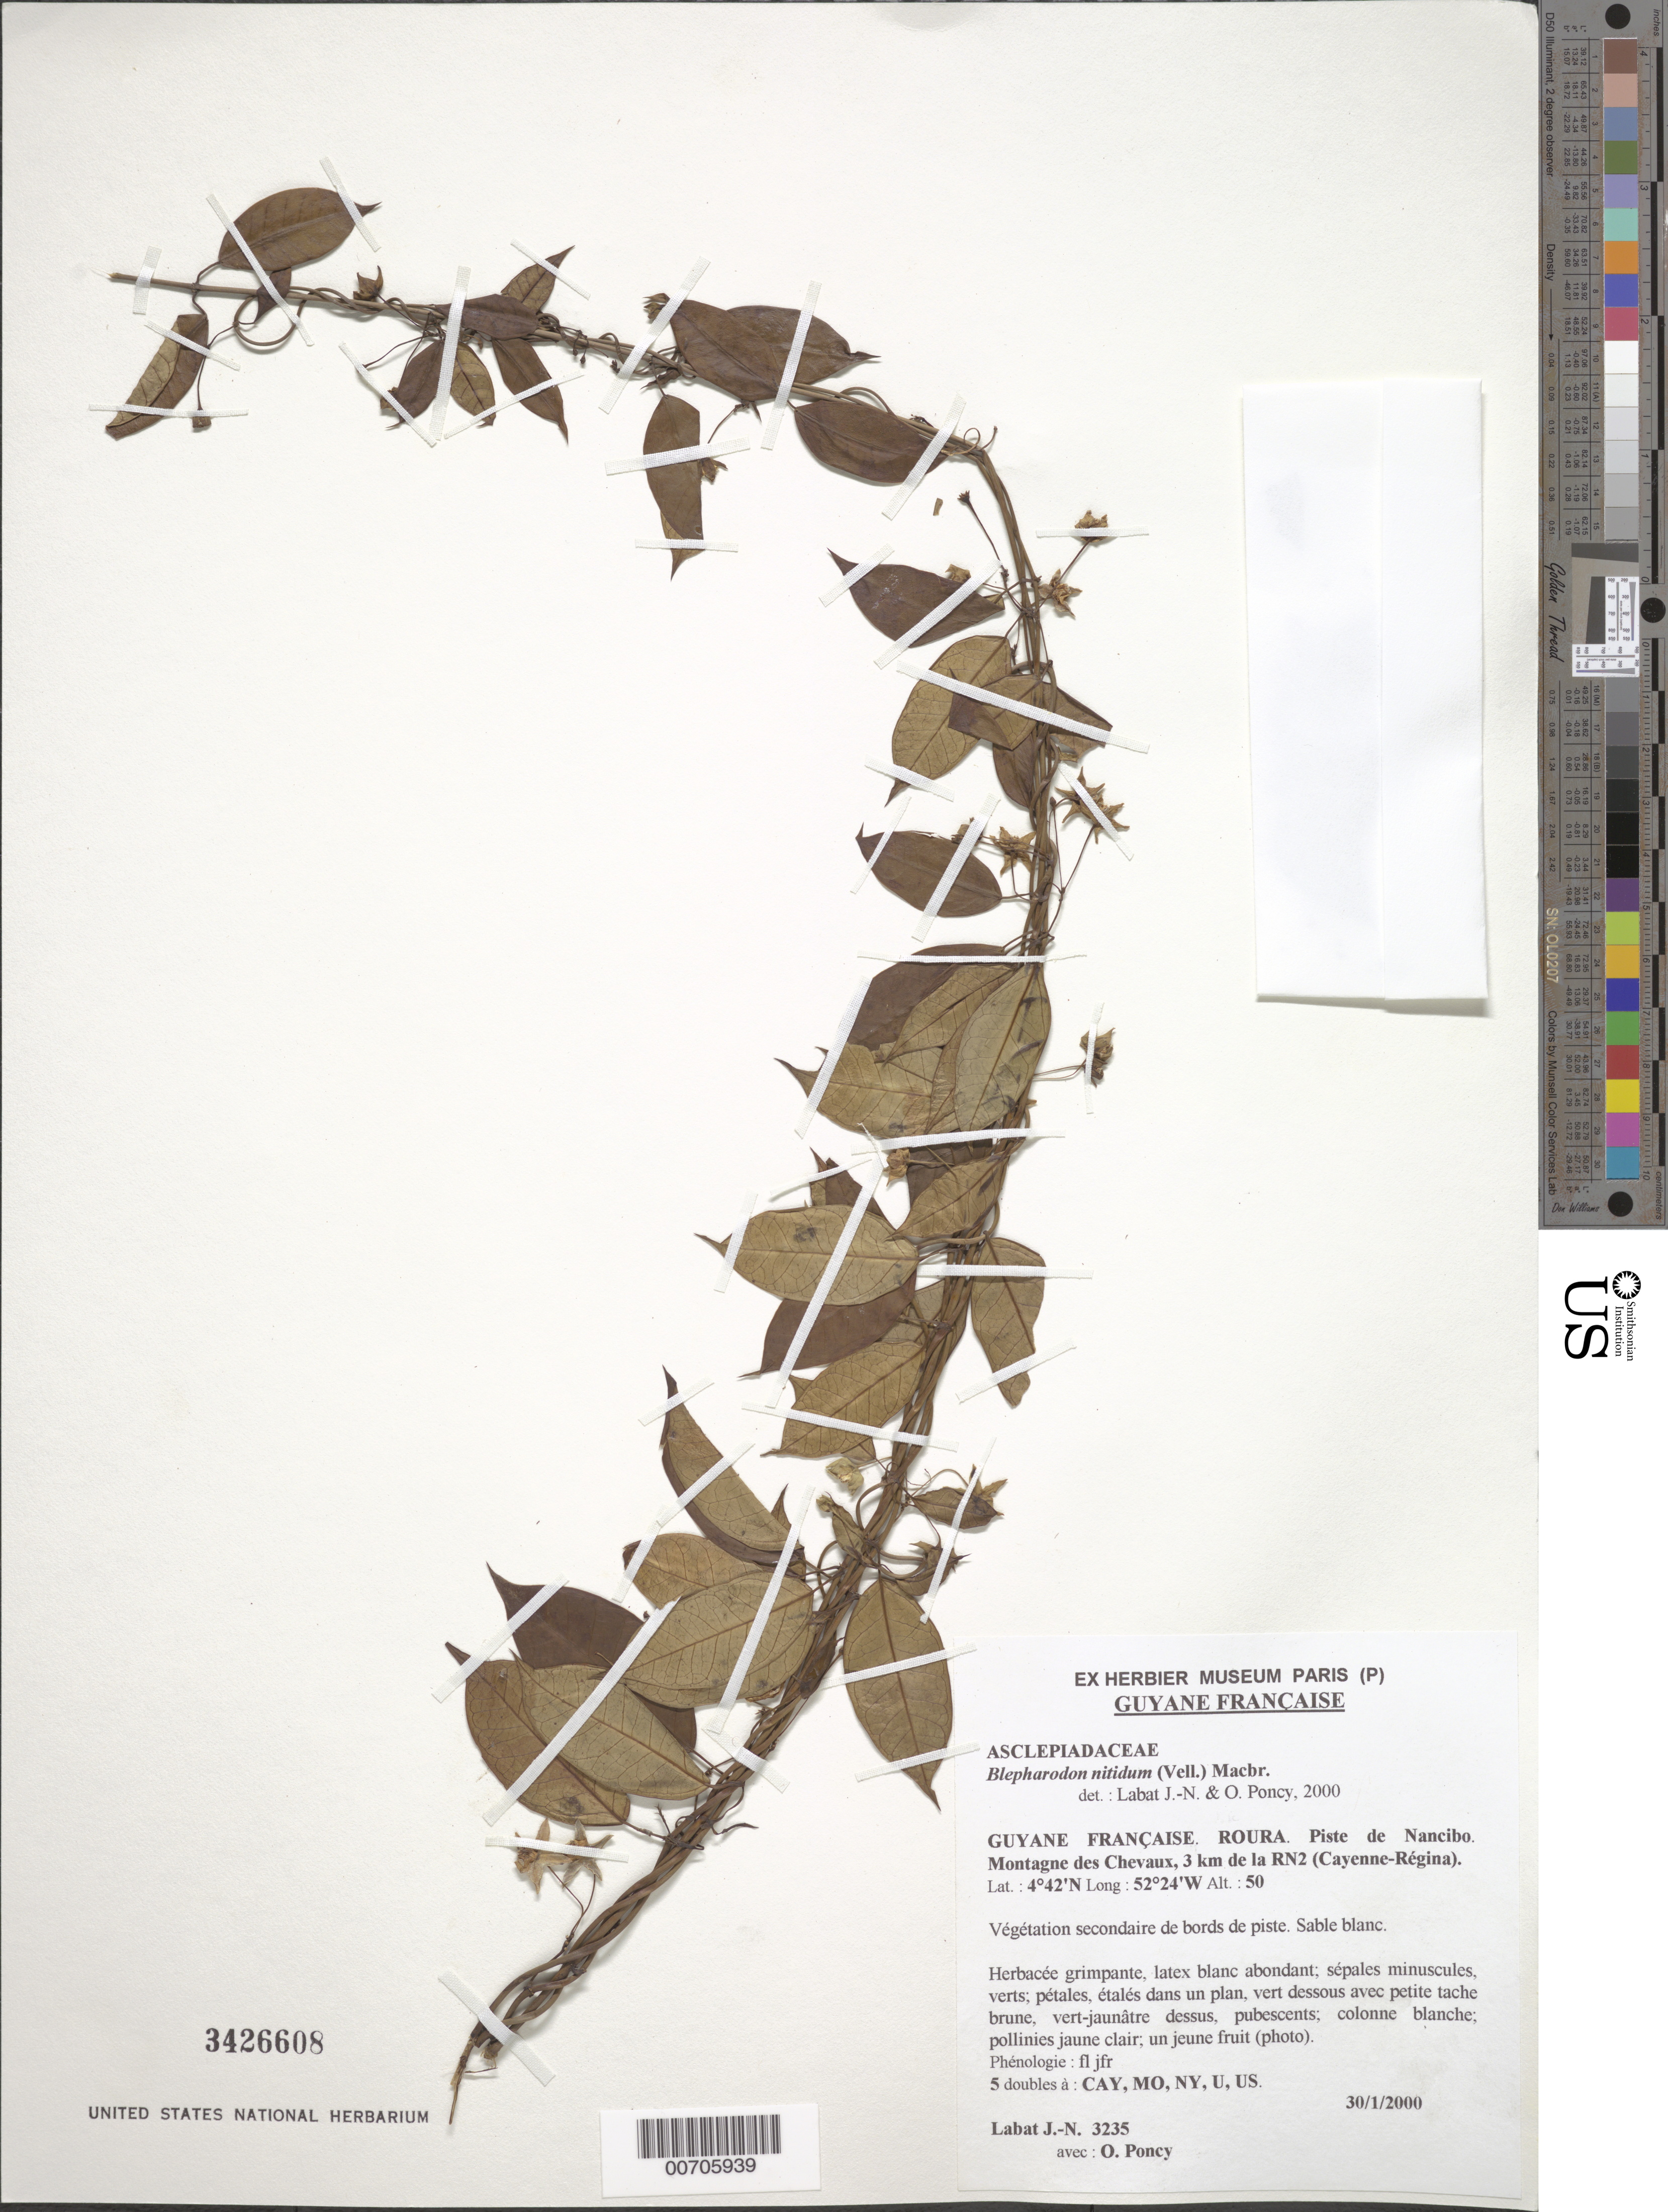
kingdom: Plantae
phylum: Tracheophyta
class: Magnoliopsida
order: Gentianales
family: Apocynaceae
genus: Blepharodon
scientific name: Blepharodon nitidus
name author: (Vell.) J.F. Macbr.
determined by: Labat, J.-N.; Poncy, O.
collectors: J.-N. Labat & O. Poncy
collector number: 3235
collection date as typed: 30-Jan-00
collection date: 2000-01-30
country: French Guiana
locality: Roura, Piste de Nancibo, Montagne des Chevaux, 3 km de la RN2 (Cayenne-Régiina)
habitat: Secondary vegetation, along trail, white sand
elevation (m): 50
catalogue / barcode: US 3426608